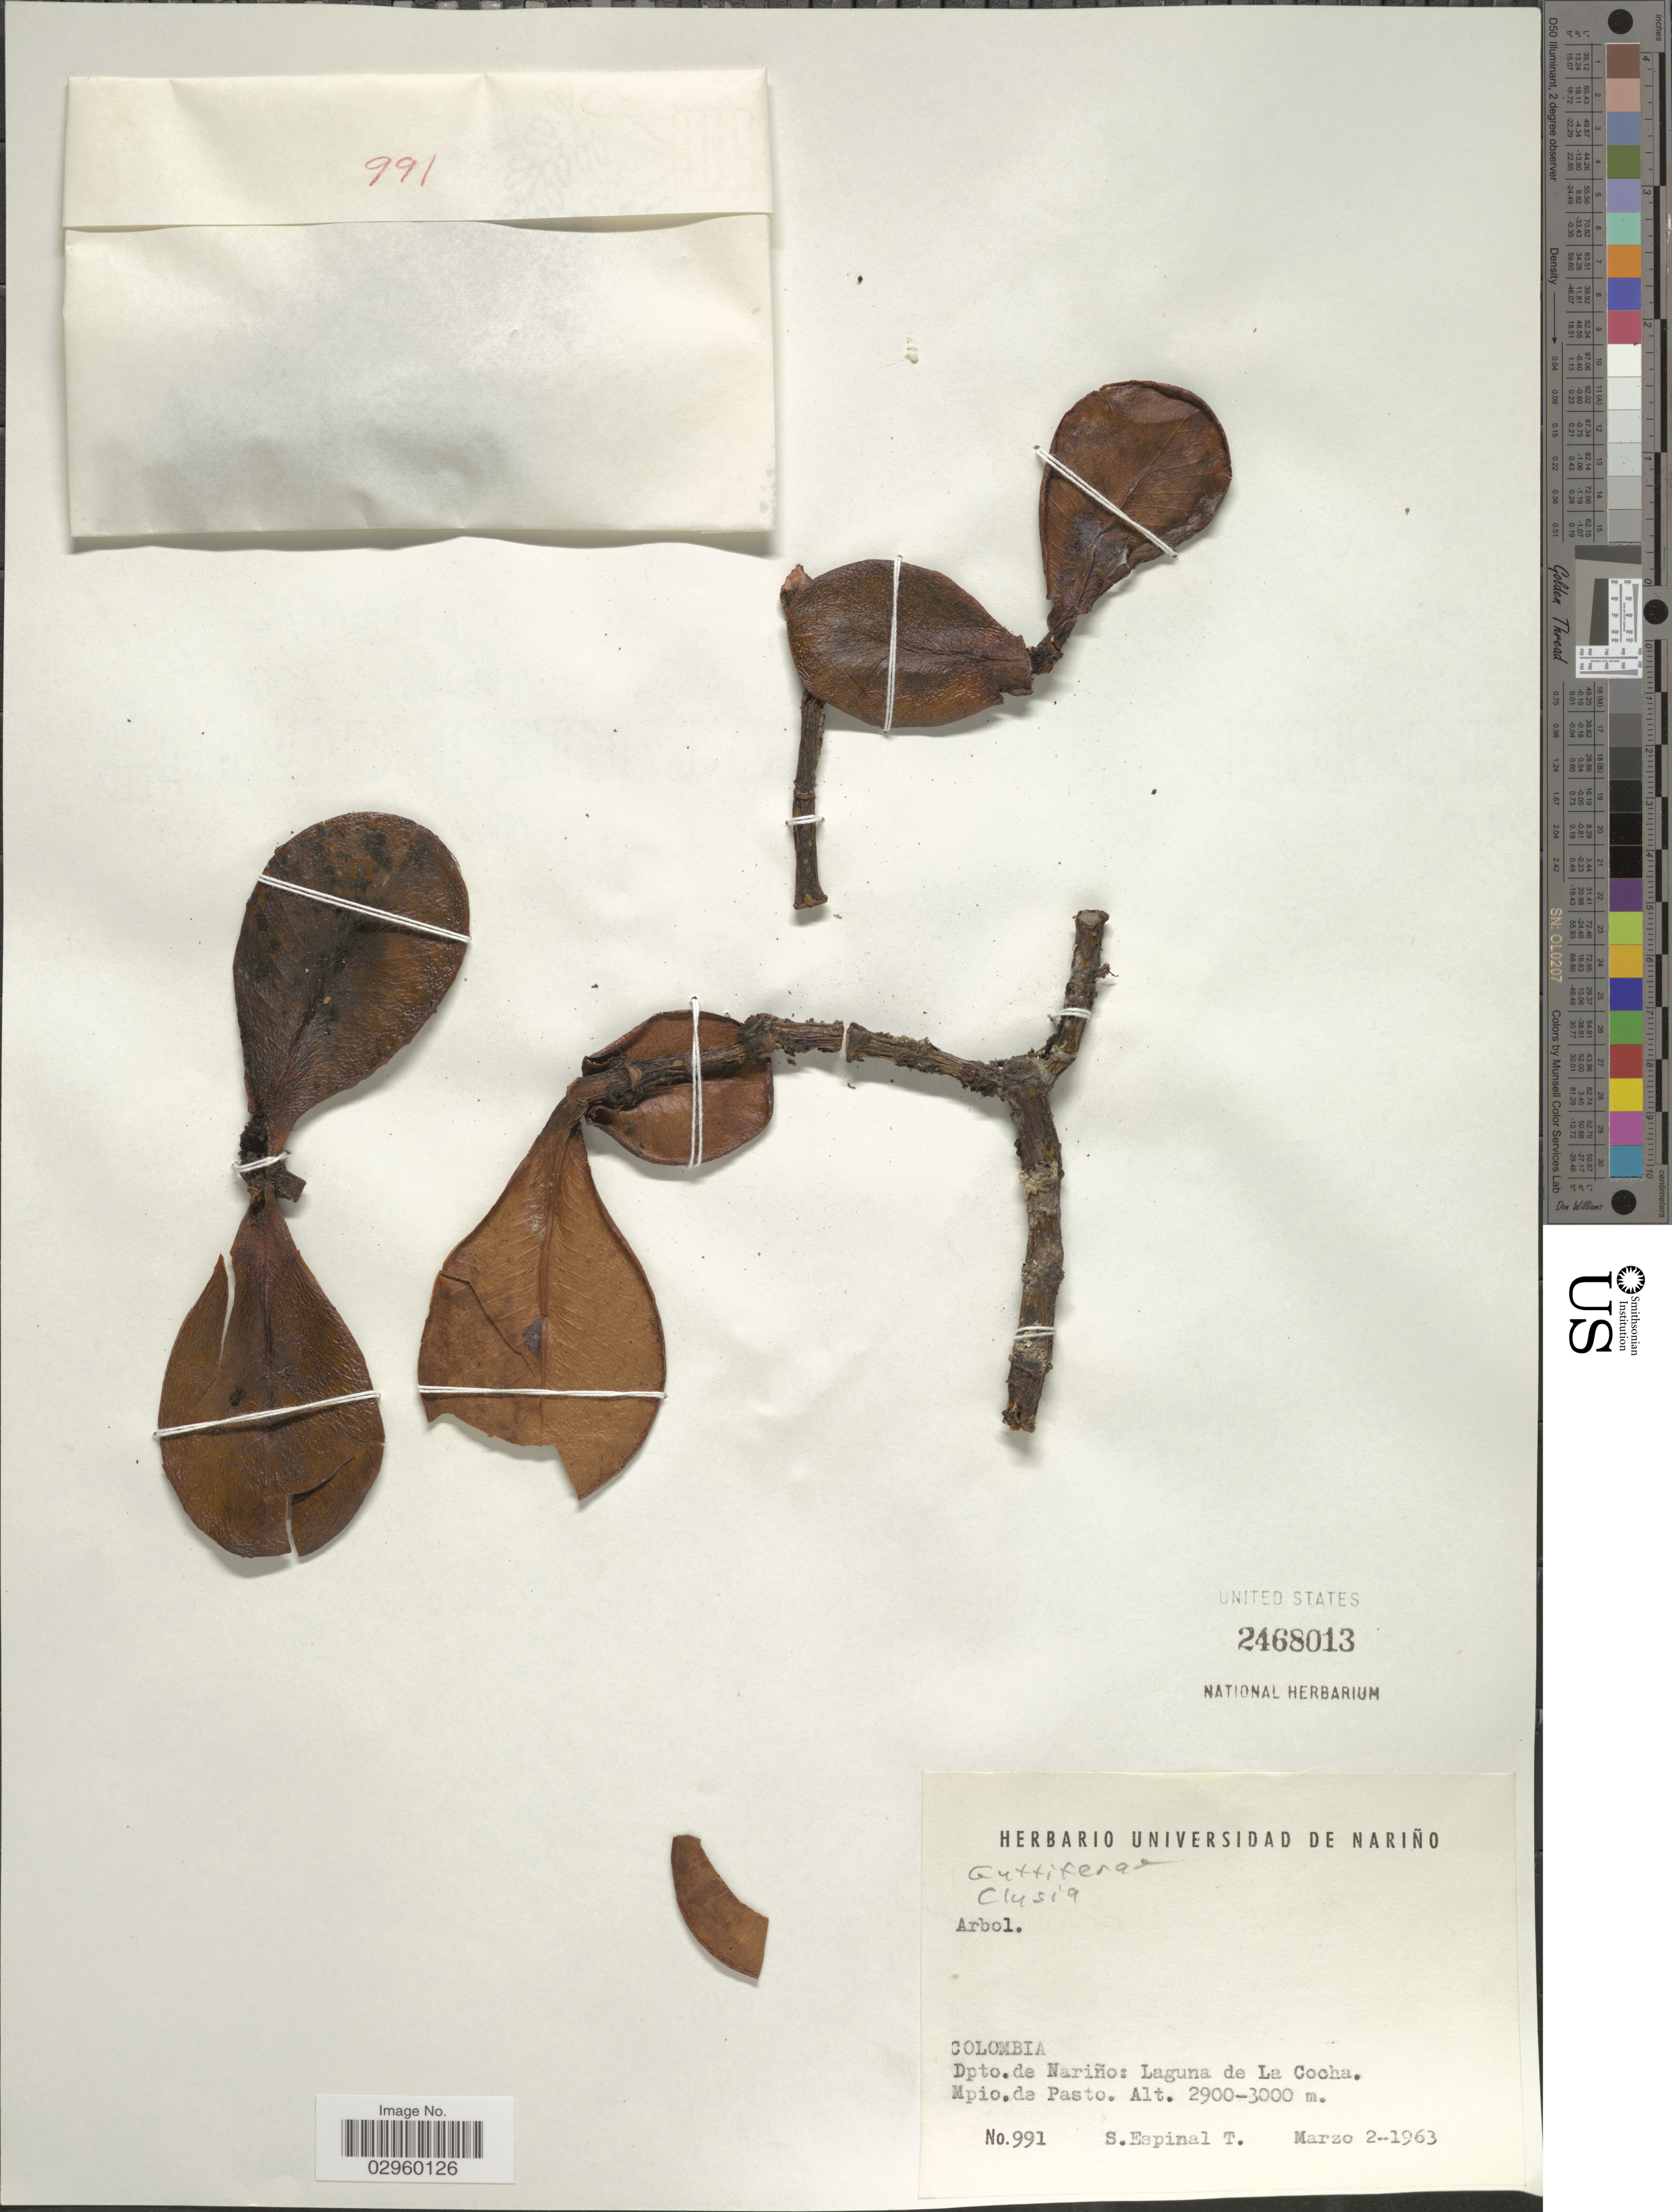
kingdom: Plantae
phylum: Tracheophyta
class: Magnoliopsida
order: Malpighiales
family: Clusiaceae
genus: Clusia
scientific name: Clusia sp.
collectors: S. Espinal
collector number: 991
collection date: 1963-03-02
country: Colombia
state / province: Nariño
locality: Dpto. de Nariño: Laguna de la Cocha, Mpio. de Pasto.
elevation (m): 2900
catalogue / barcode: US 2468013